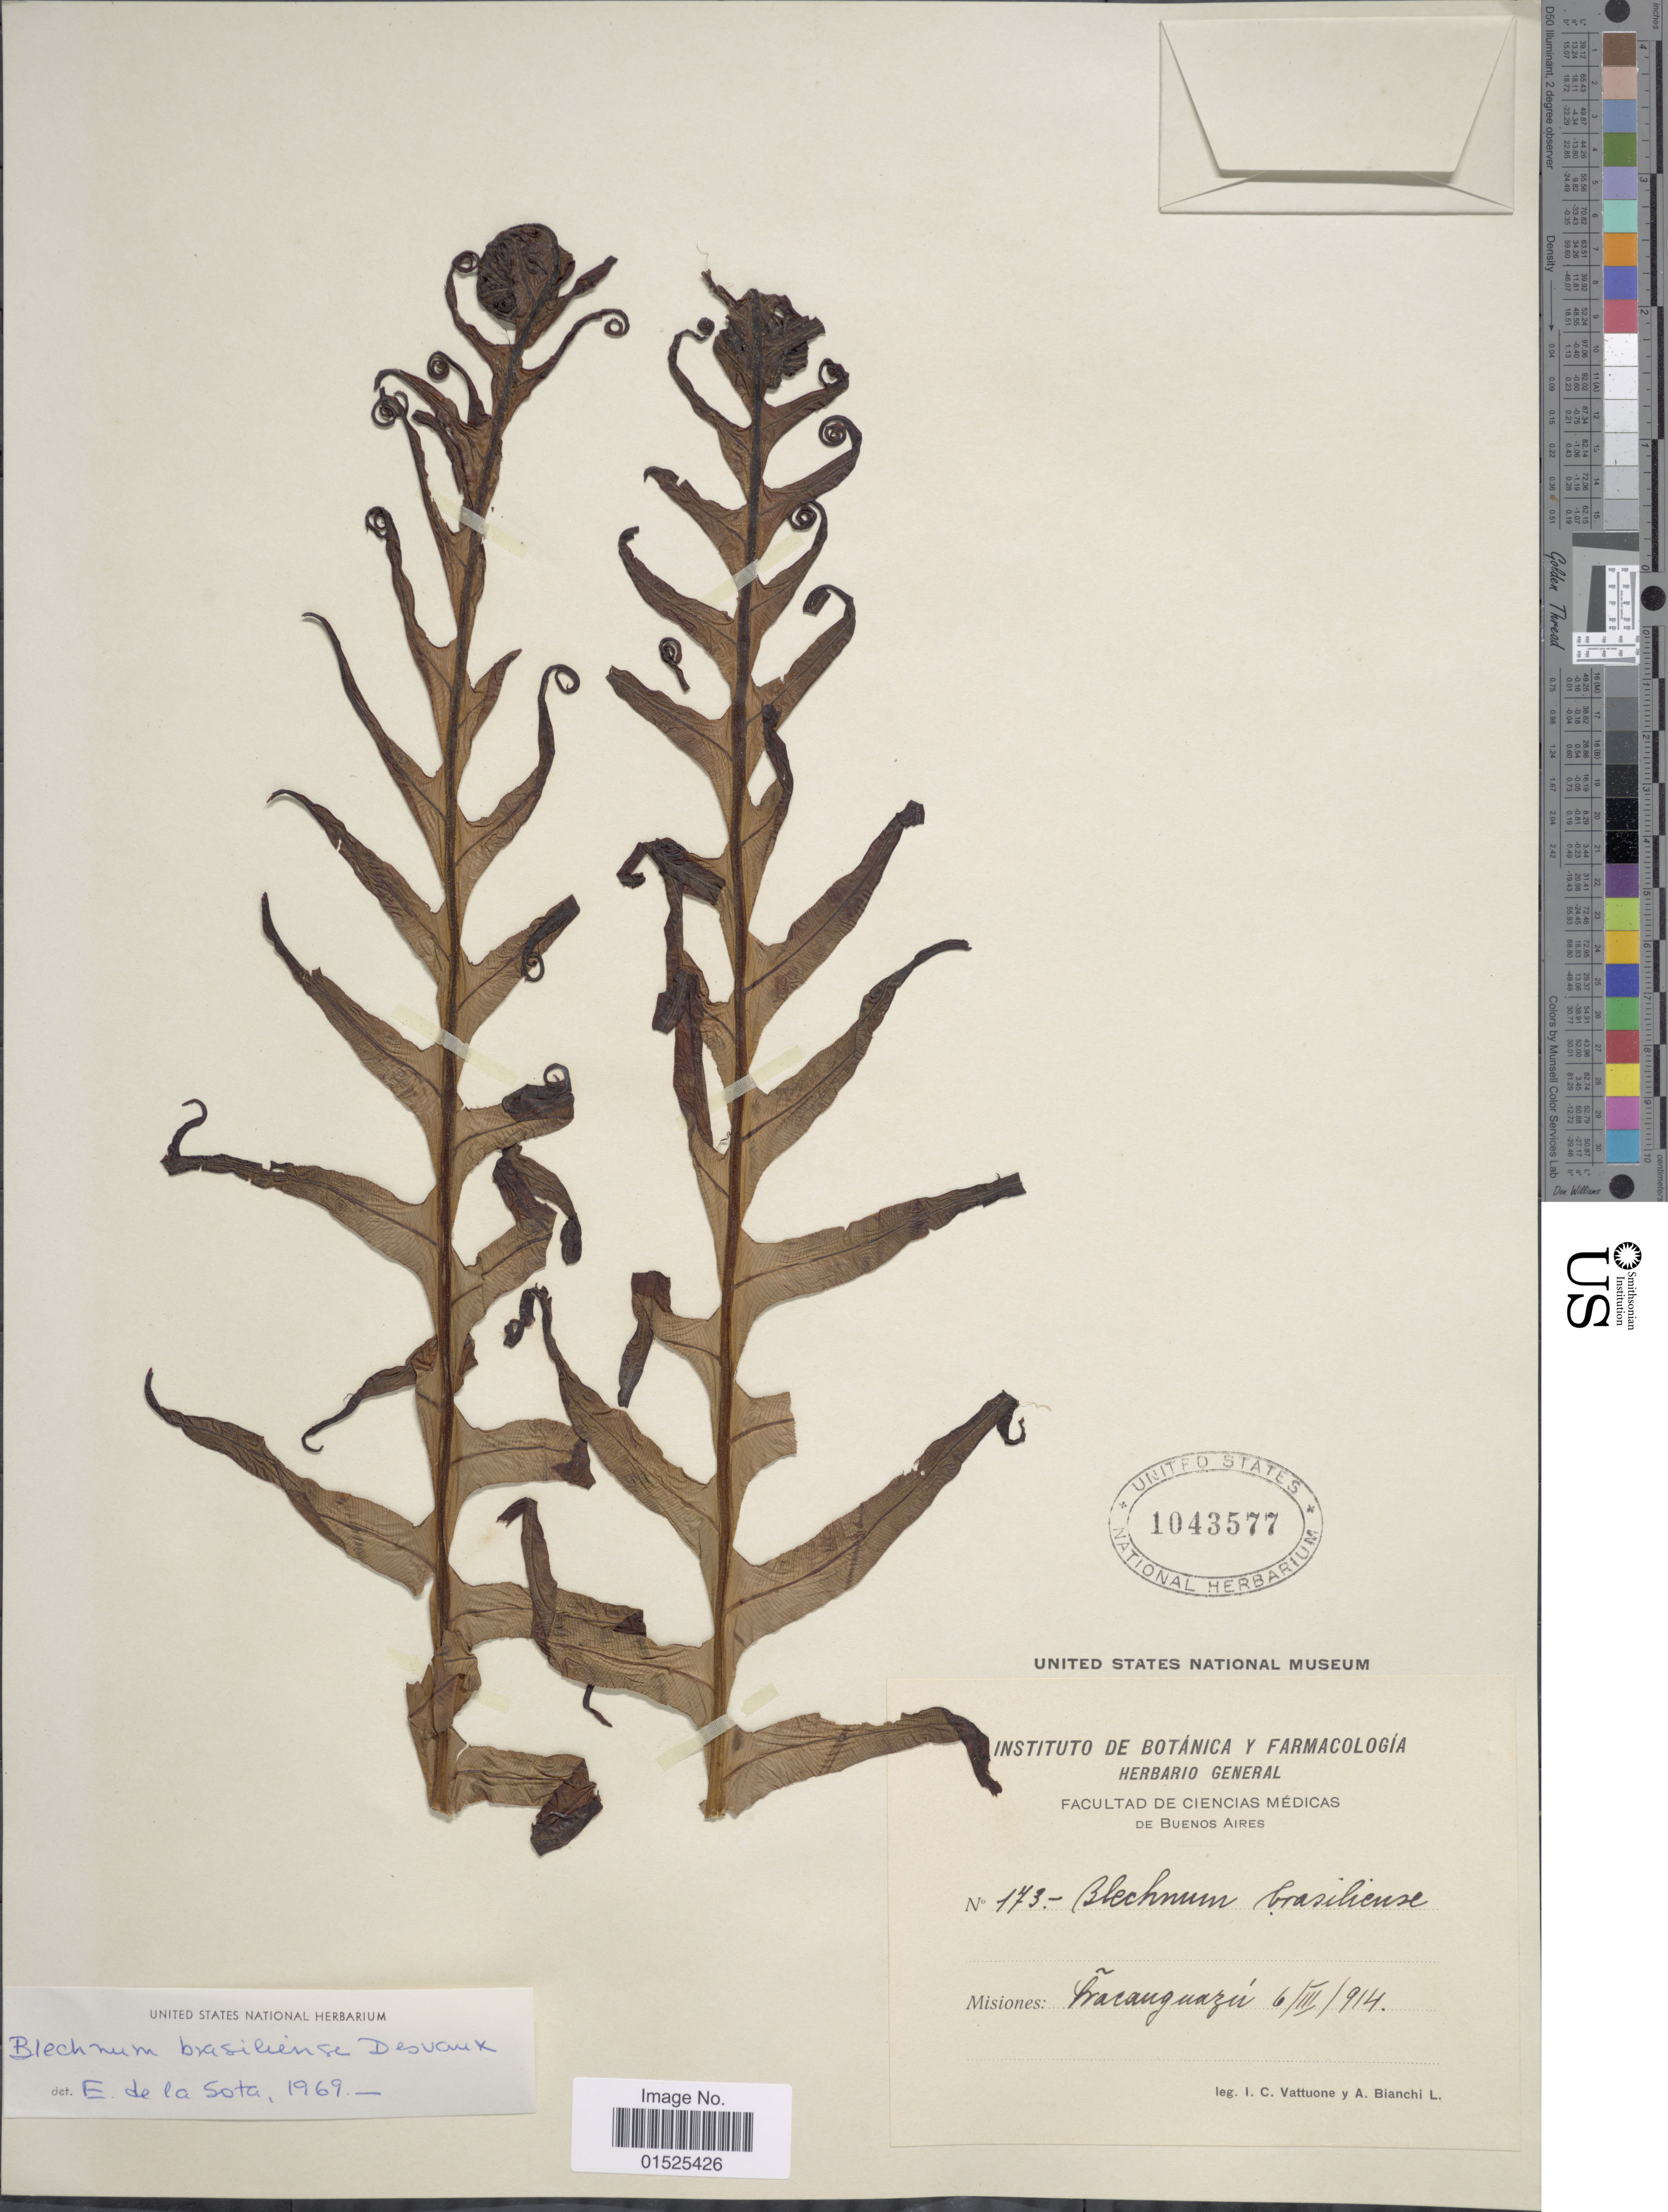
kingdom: Plantae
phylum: Tracheophyta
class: Polypodiopsida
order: Polypodiales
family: Blechnaceae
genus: Blechnum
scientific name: Blechnum brasiliense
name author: Desv.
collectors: I. Vattuone & A. Bianchi L.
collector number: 173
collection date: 1914-03-06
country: Argentina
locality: Nacanguazu.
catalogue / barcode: US 1043577